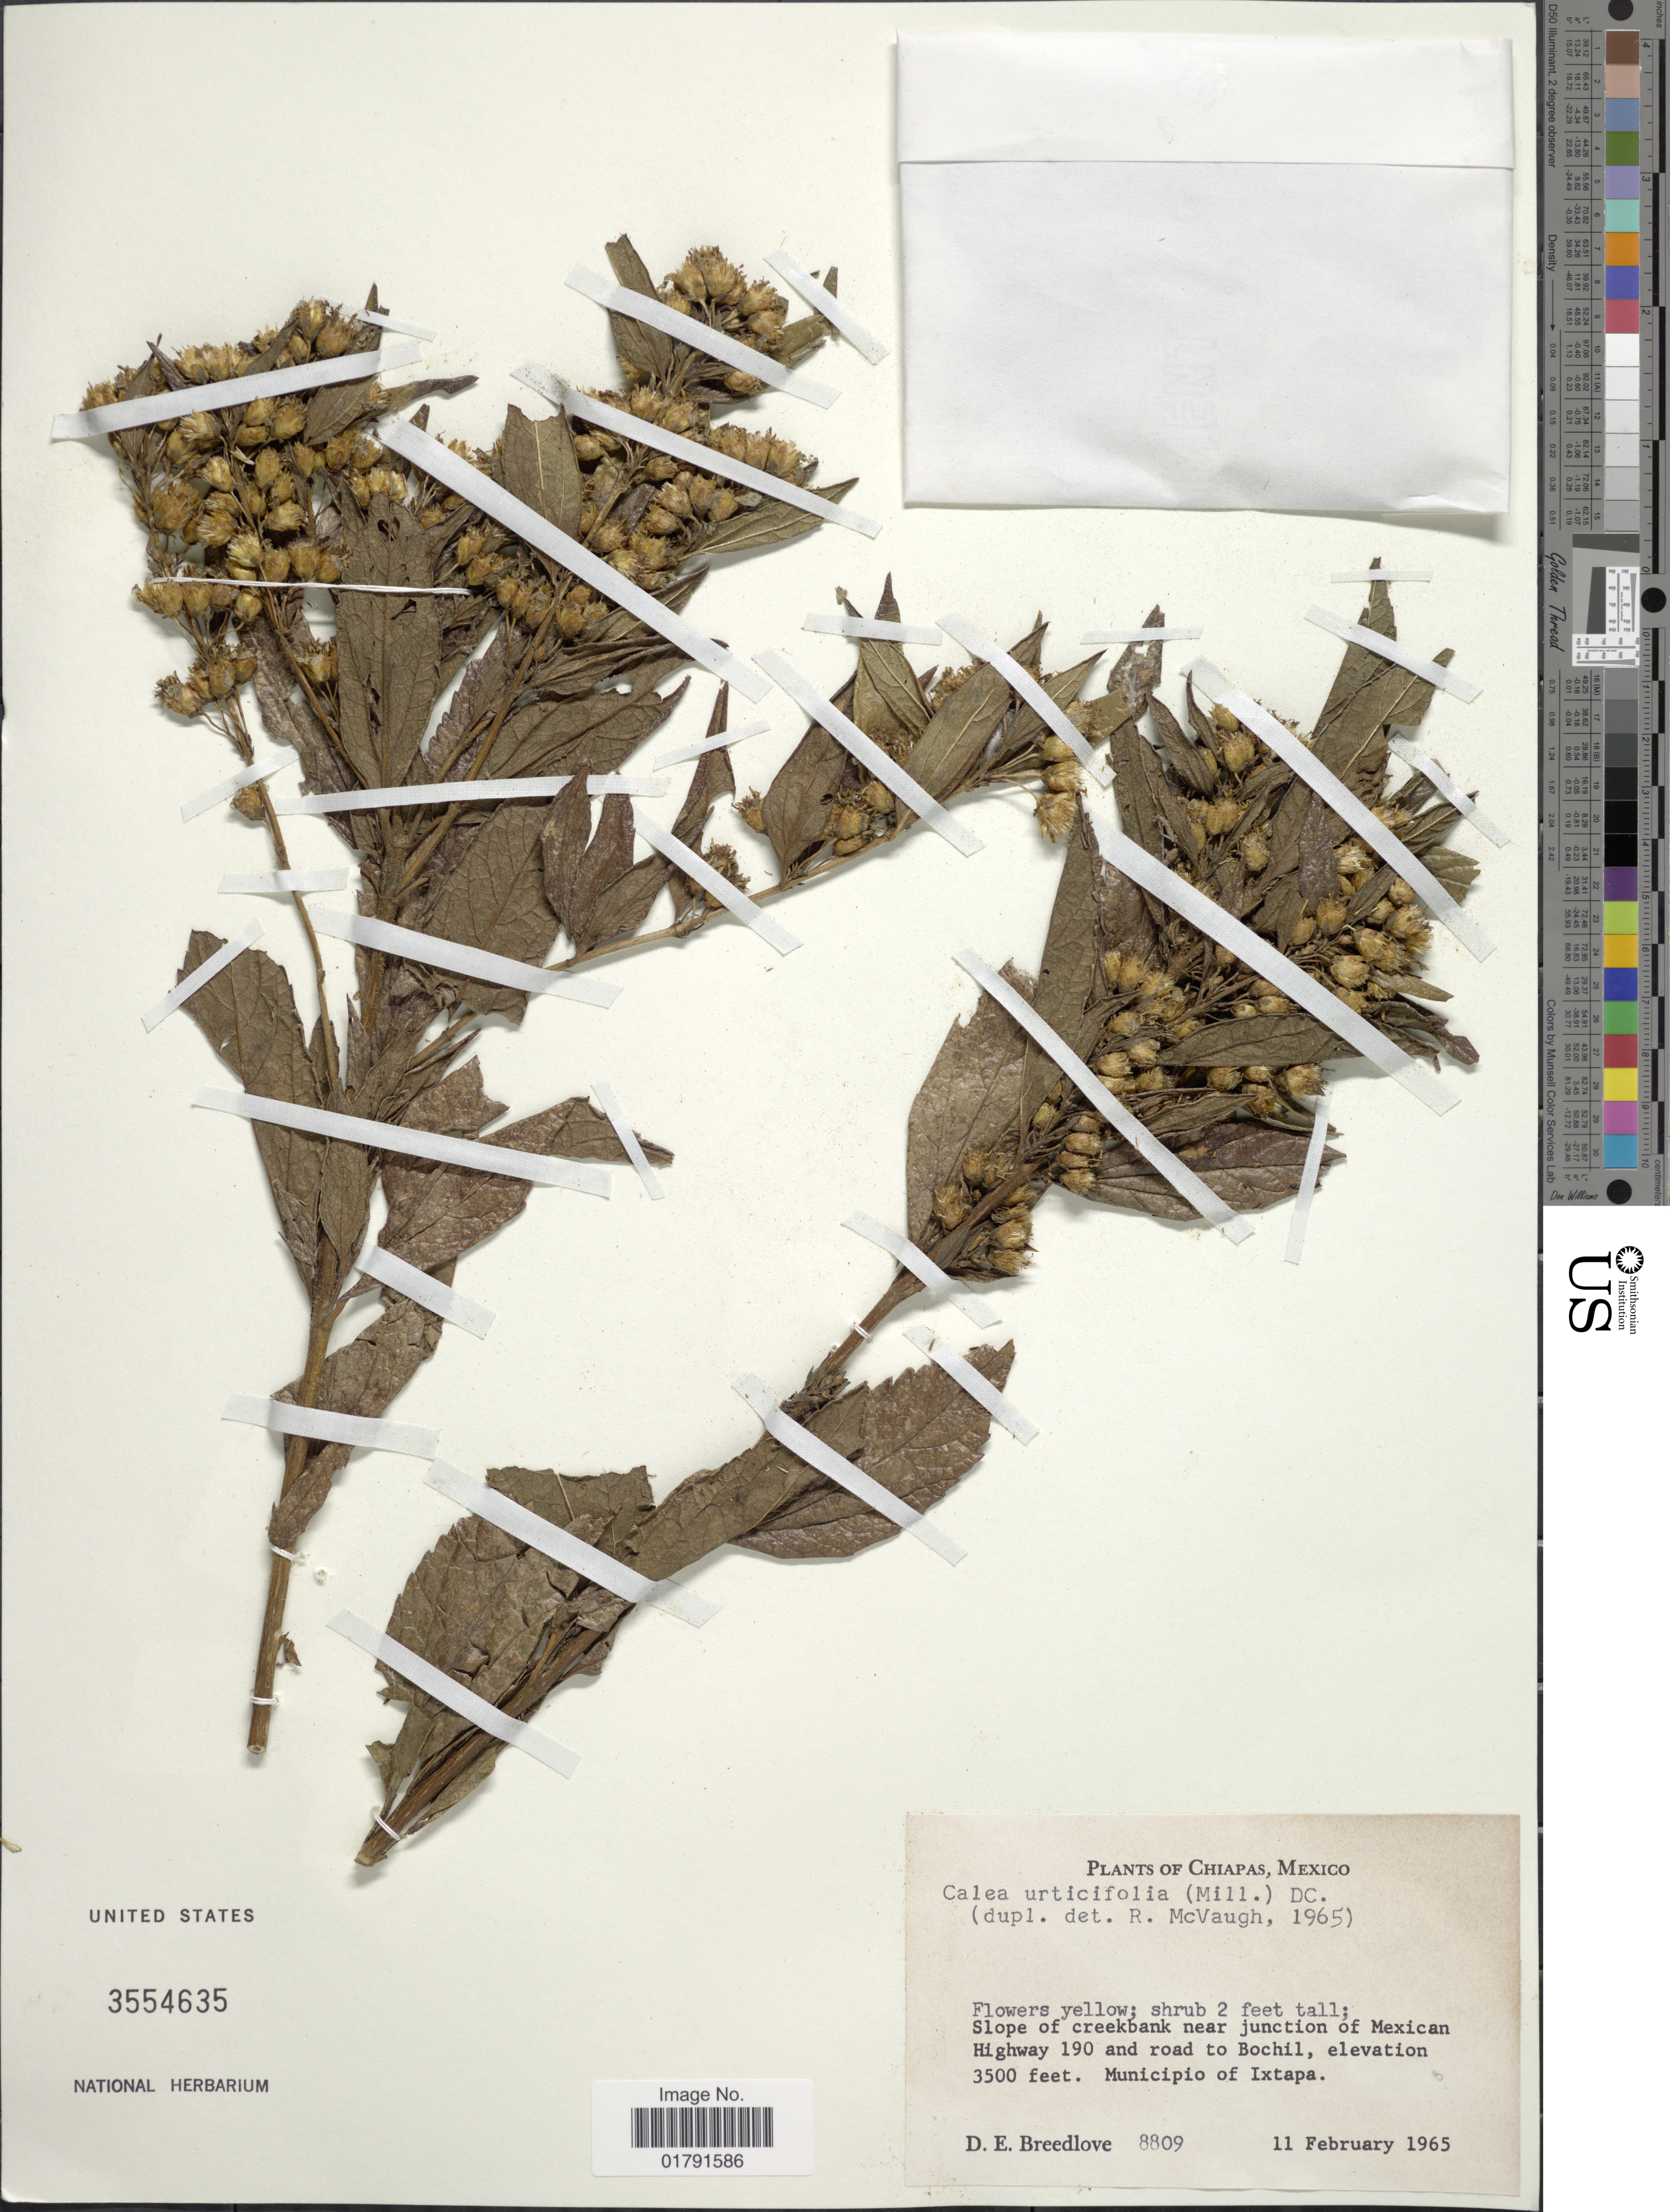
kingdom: Plantae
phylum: Tracheophyta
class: Magnoliopsida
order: Asterales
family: Asteraceae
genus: Calea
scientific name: Calea urticifolia var. urticifolia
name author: (Mill.) DC.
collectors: D. E. Breedlove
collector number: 8809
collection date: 1965-02-11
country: Mexico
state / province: Chiapas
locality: Slope of creekbank near junction of Mexican Highway 190 and road to Bochil, Municipio of Ixtapa.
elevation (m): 1067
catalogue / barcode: US 3554635